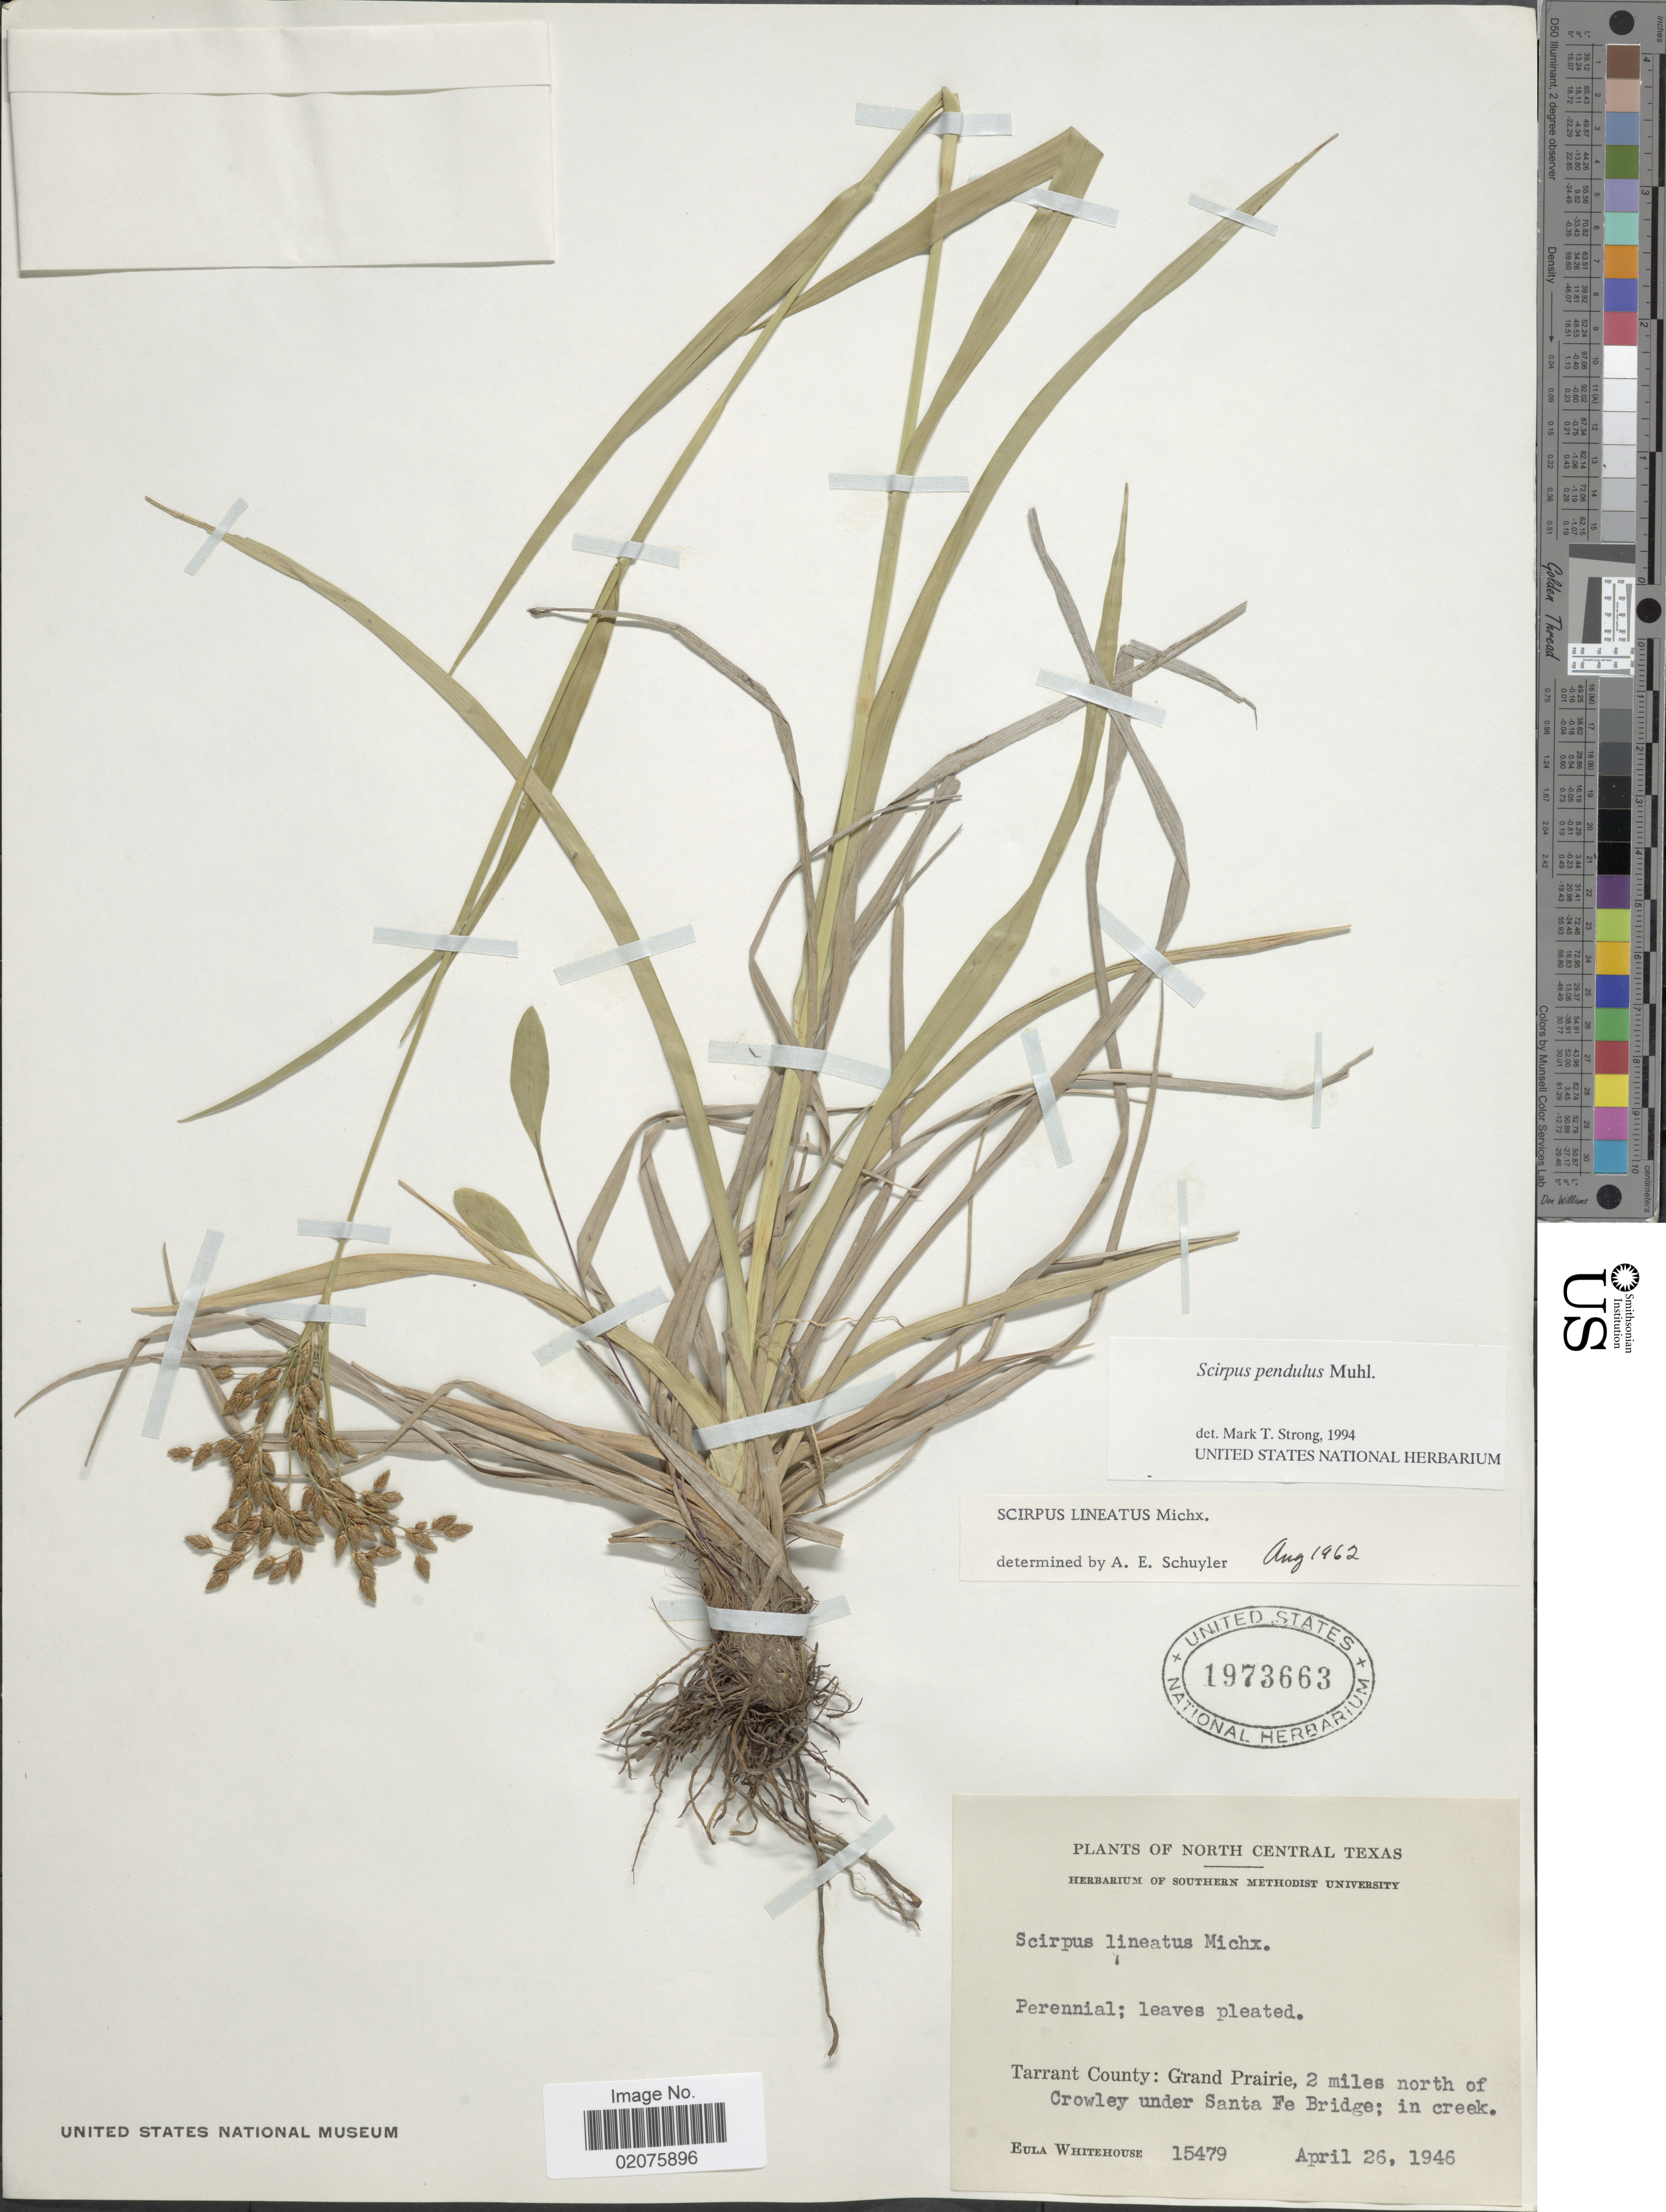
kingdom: Plantae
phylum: Tracheophyta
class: Liliopsida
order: Poales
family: Cyperaceae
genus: Scirpus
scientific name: Scirpus pendulus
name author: Muhl.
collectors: E. Whitehouse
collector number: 15479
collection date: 1946-04-26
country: United States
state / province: Texas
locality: North Central Texas. Tarrant County: Grand Prairie, 2 miles north of Crowley under Santa Fe Bridge; in creek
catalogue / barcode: US 1973663